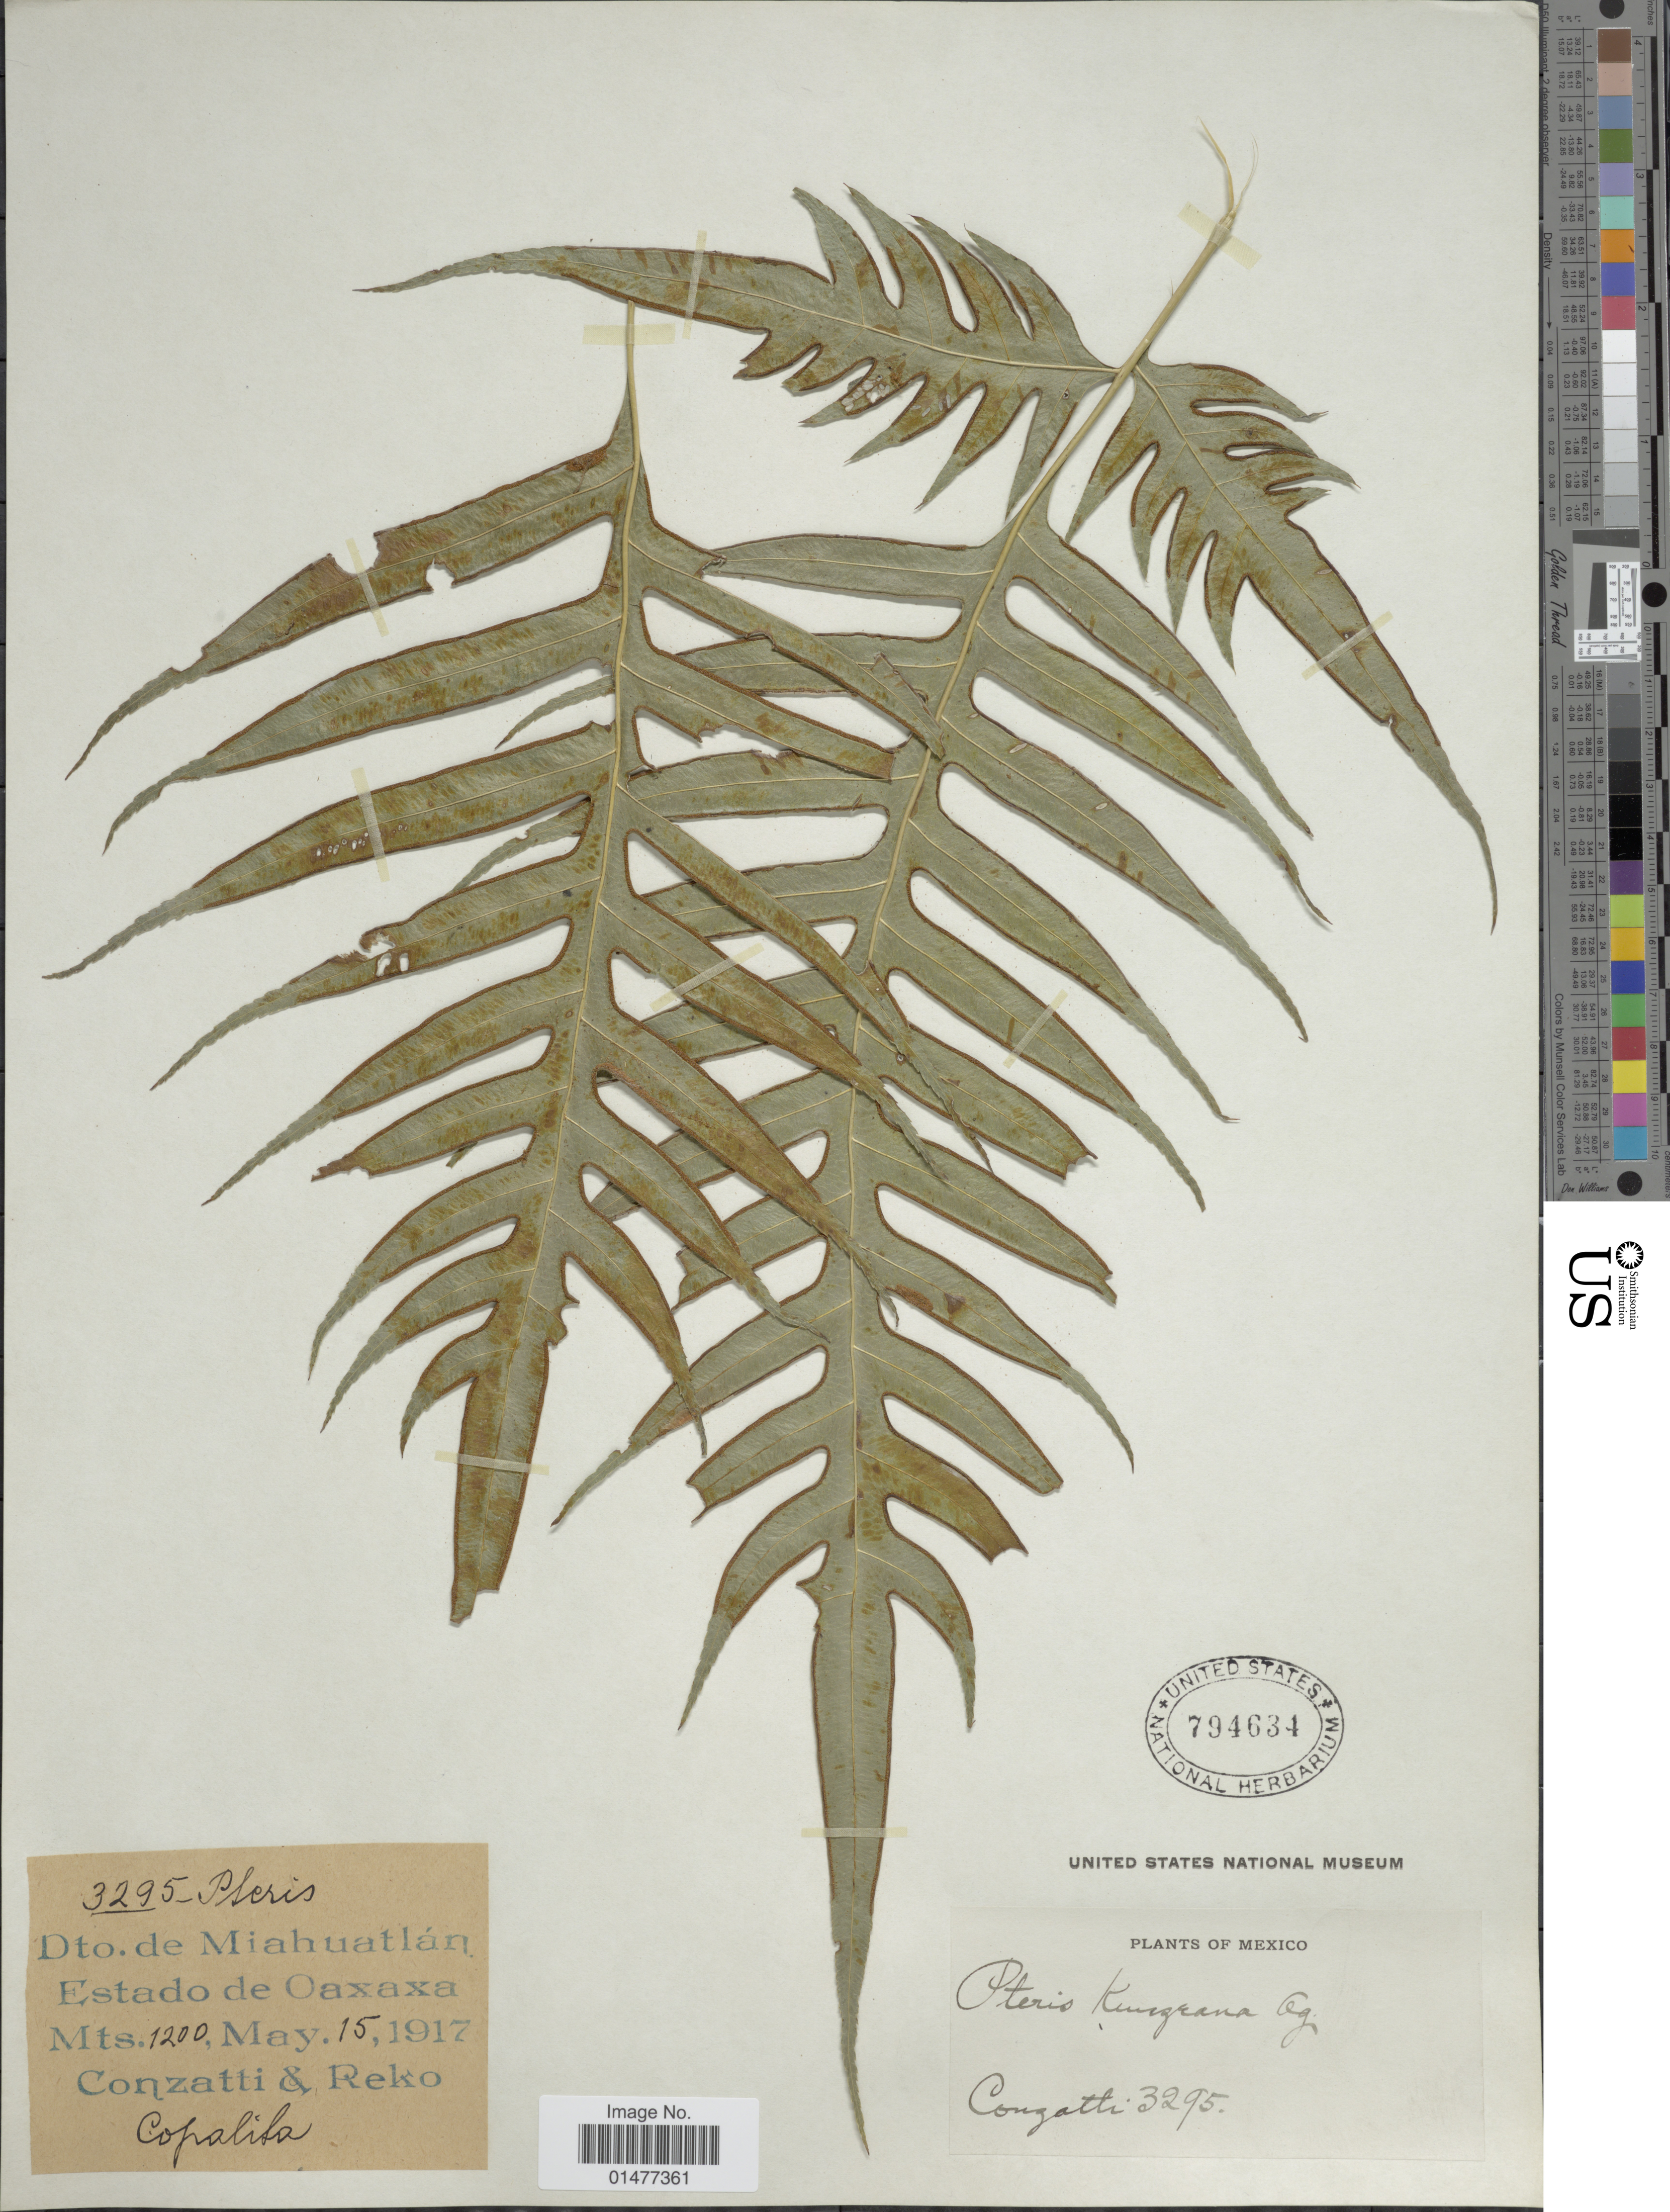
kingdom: Plantae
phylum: Tracheophyta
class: Polypodiopsida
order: Polypodiales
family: Pteridaceae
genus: Pteris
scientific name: Pteris altissima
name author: Poir.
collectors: Conzatti, -- & -. Reko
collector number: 3295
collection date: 1917-05-15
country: Mexico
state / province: Oaxaca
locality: Plants of Mexico, Dto. de Miahuatlan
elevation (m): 1200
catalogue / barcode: US 794634